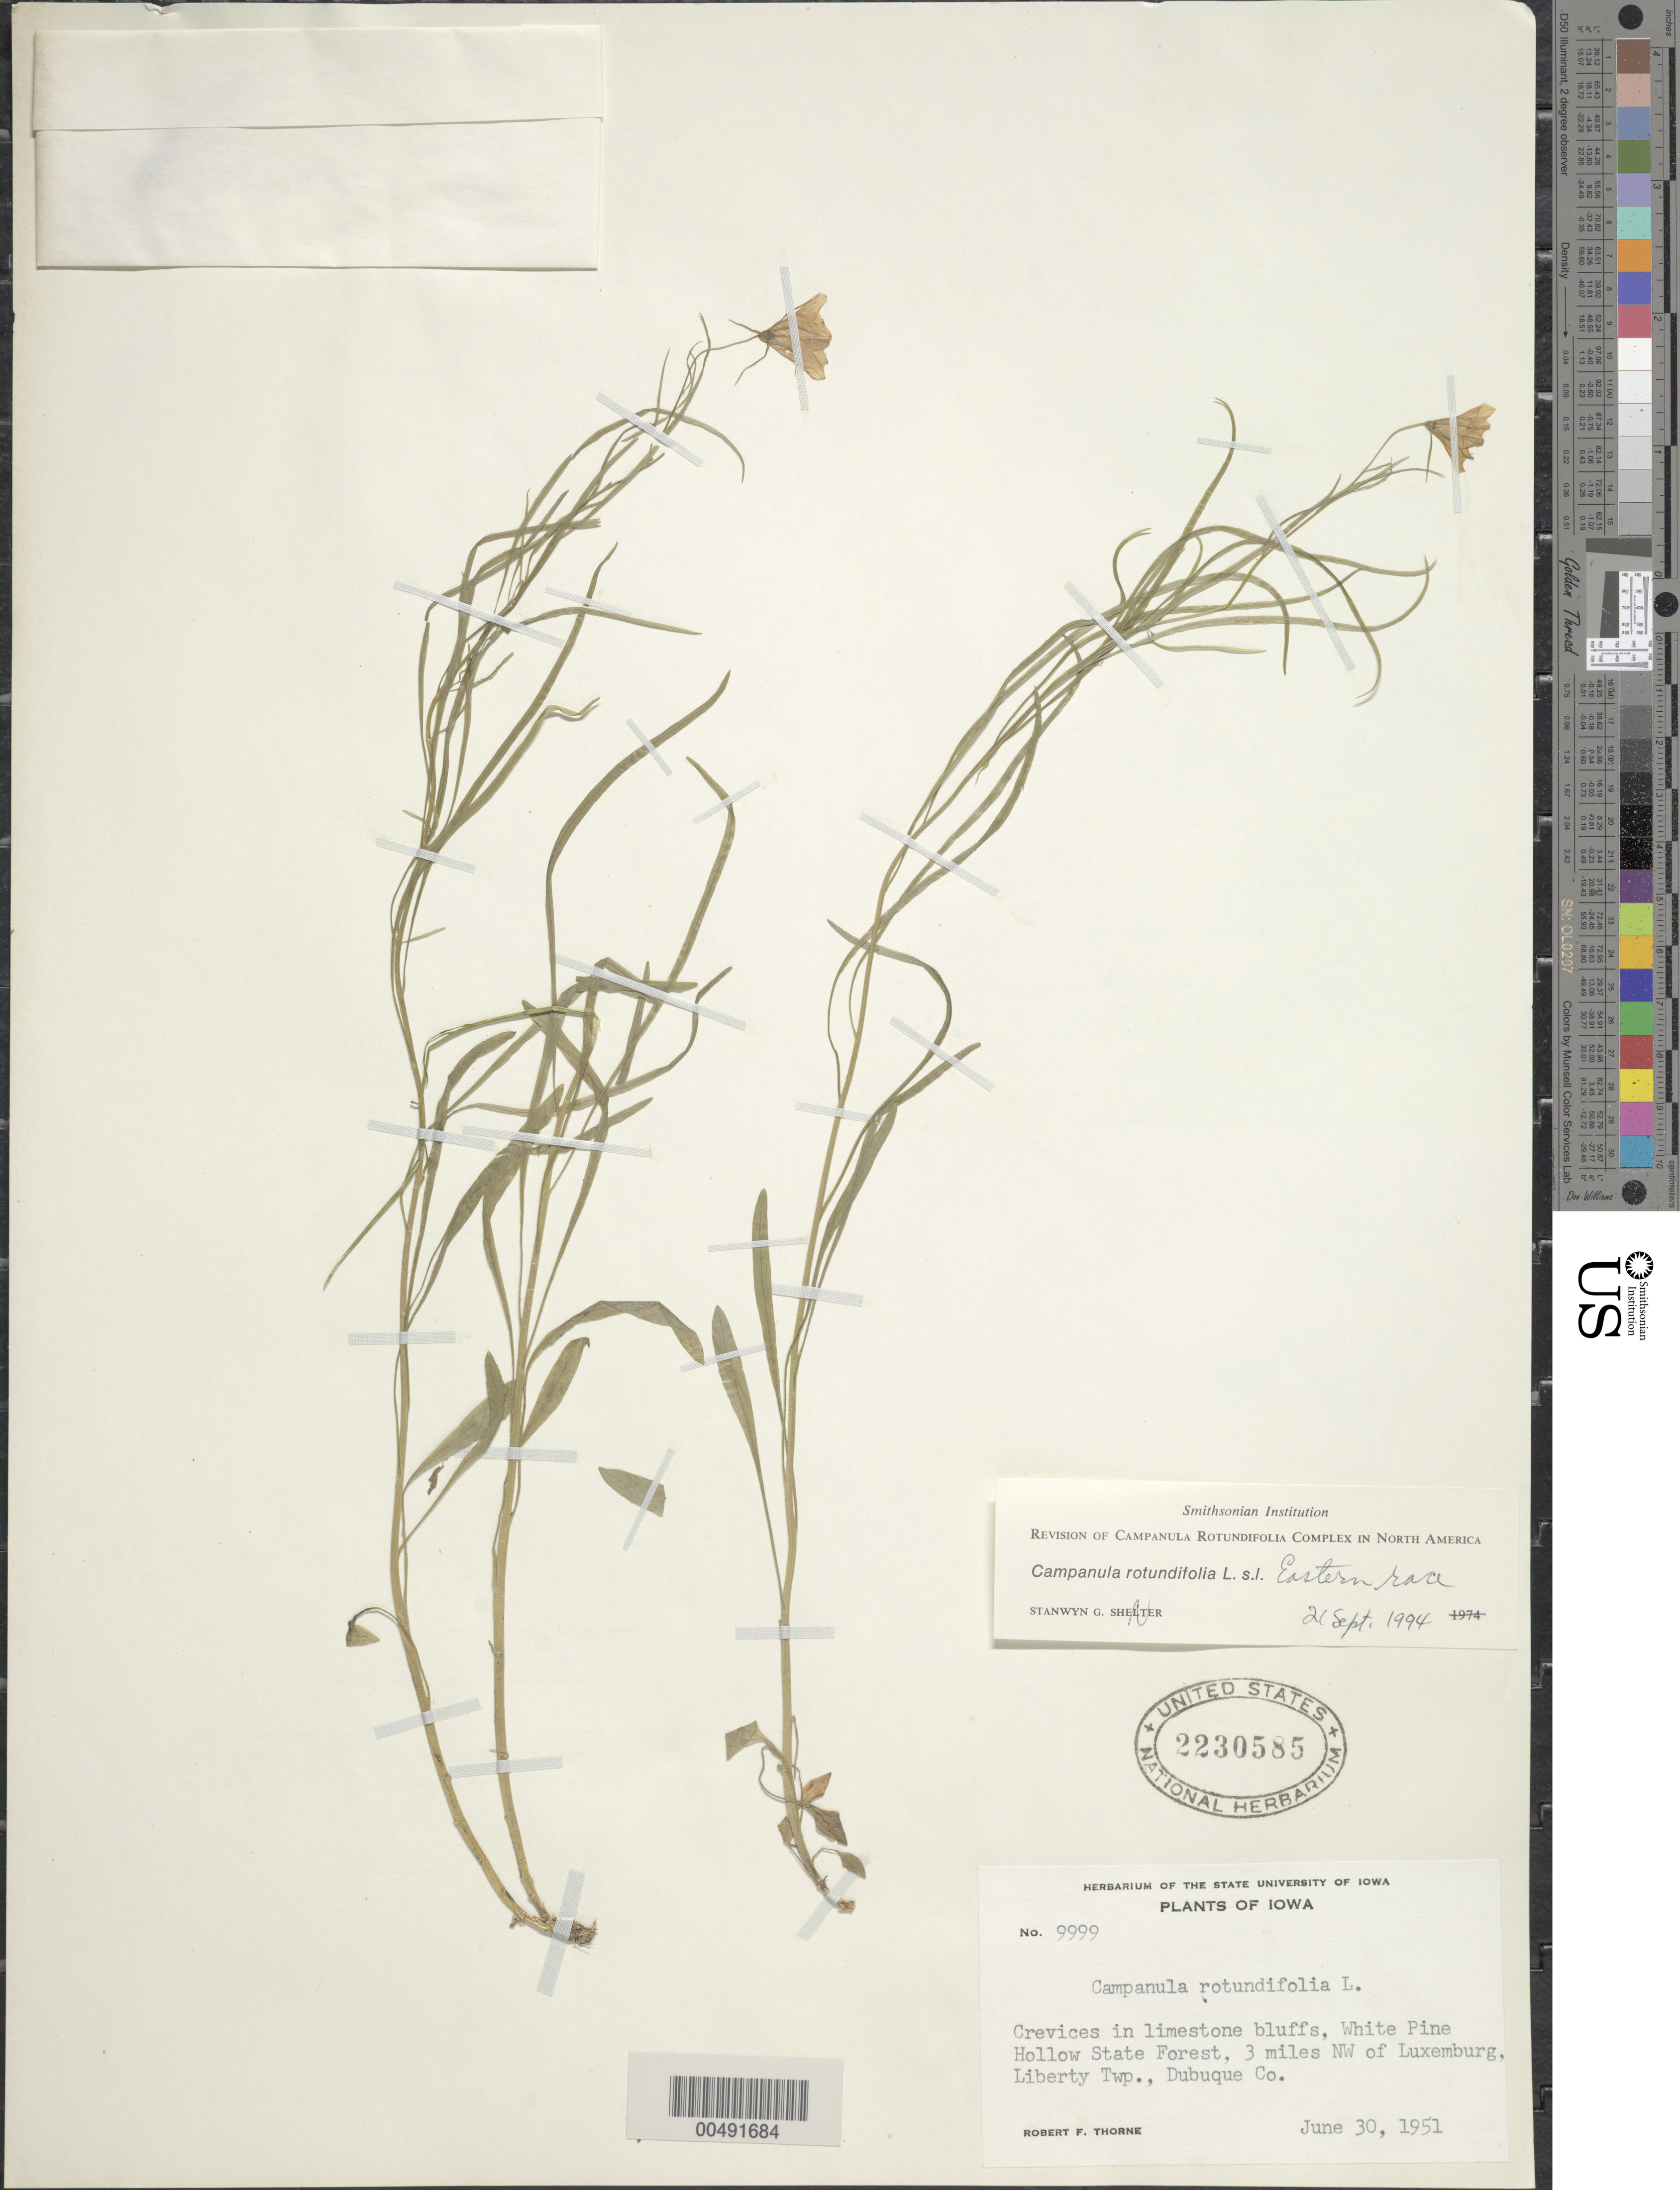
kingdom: Plantae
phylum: Tracheophyta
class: Magnoliopsida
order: Asterales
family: Campanulaceae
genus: Campanula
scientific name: Campanula rotundifolia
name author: L.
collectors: R. F. Thorne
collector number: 9999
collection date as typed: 30 Jun 1951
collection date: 1951-06-30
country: United States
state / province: Iowa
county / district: Dubuque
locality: White Pine Hollow State Forest, 3 miles NW of Luxembourg, Liberty Twp.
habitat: crevices in limestone bluffs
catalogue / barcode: US 2230585